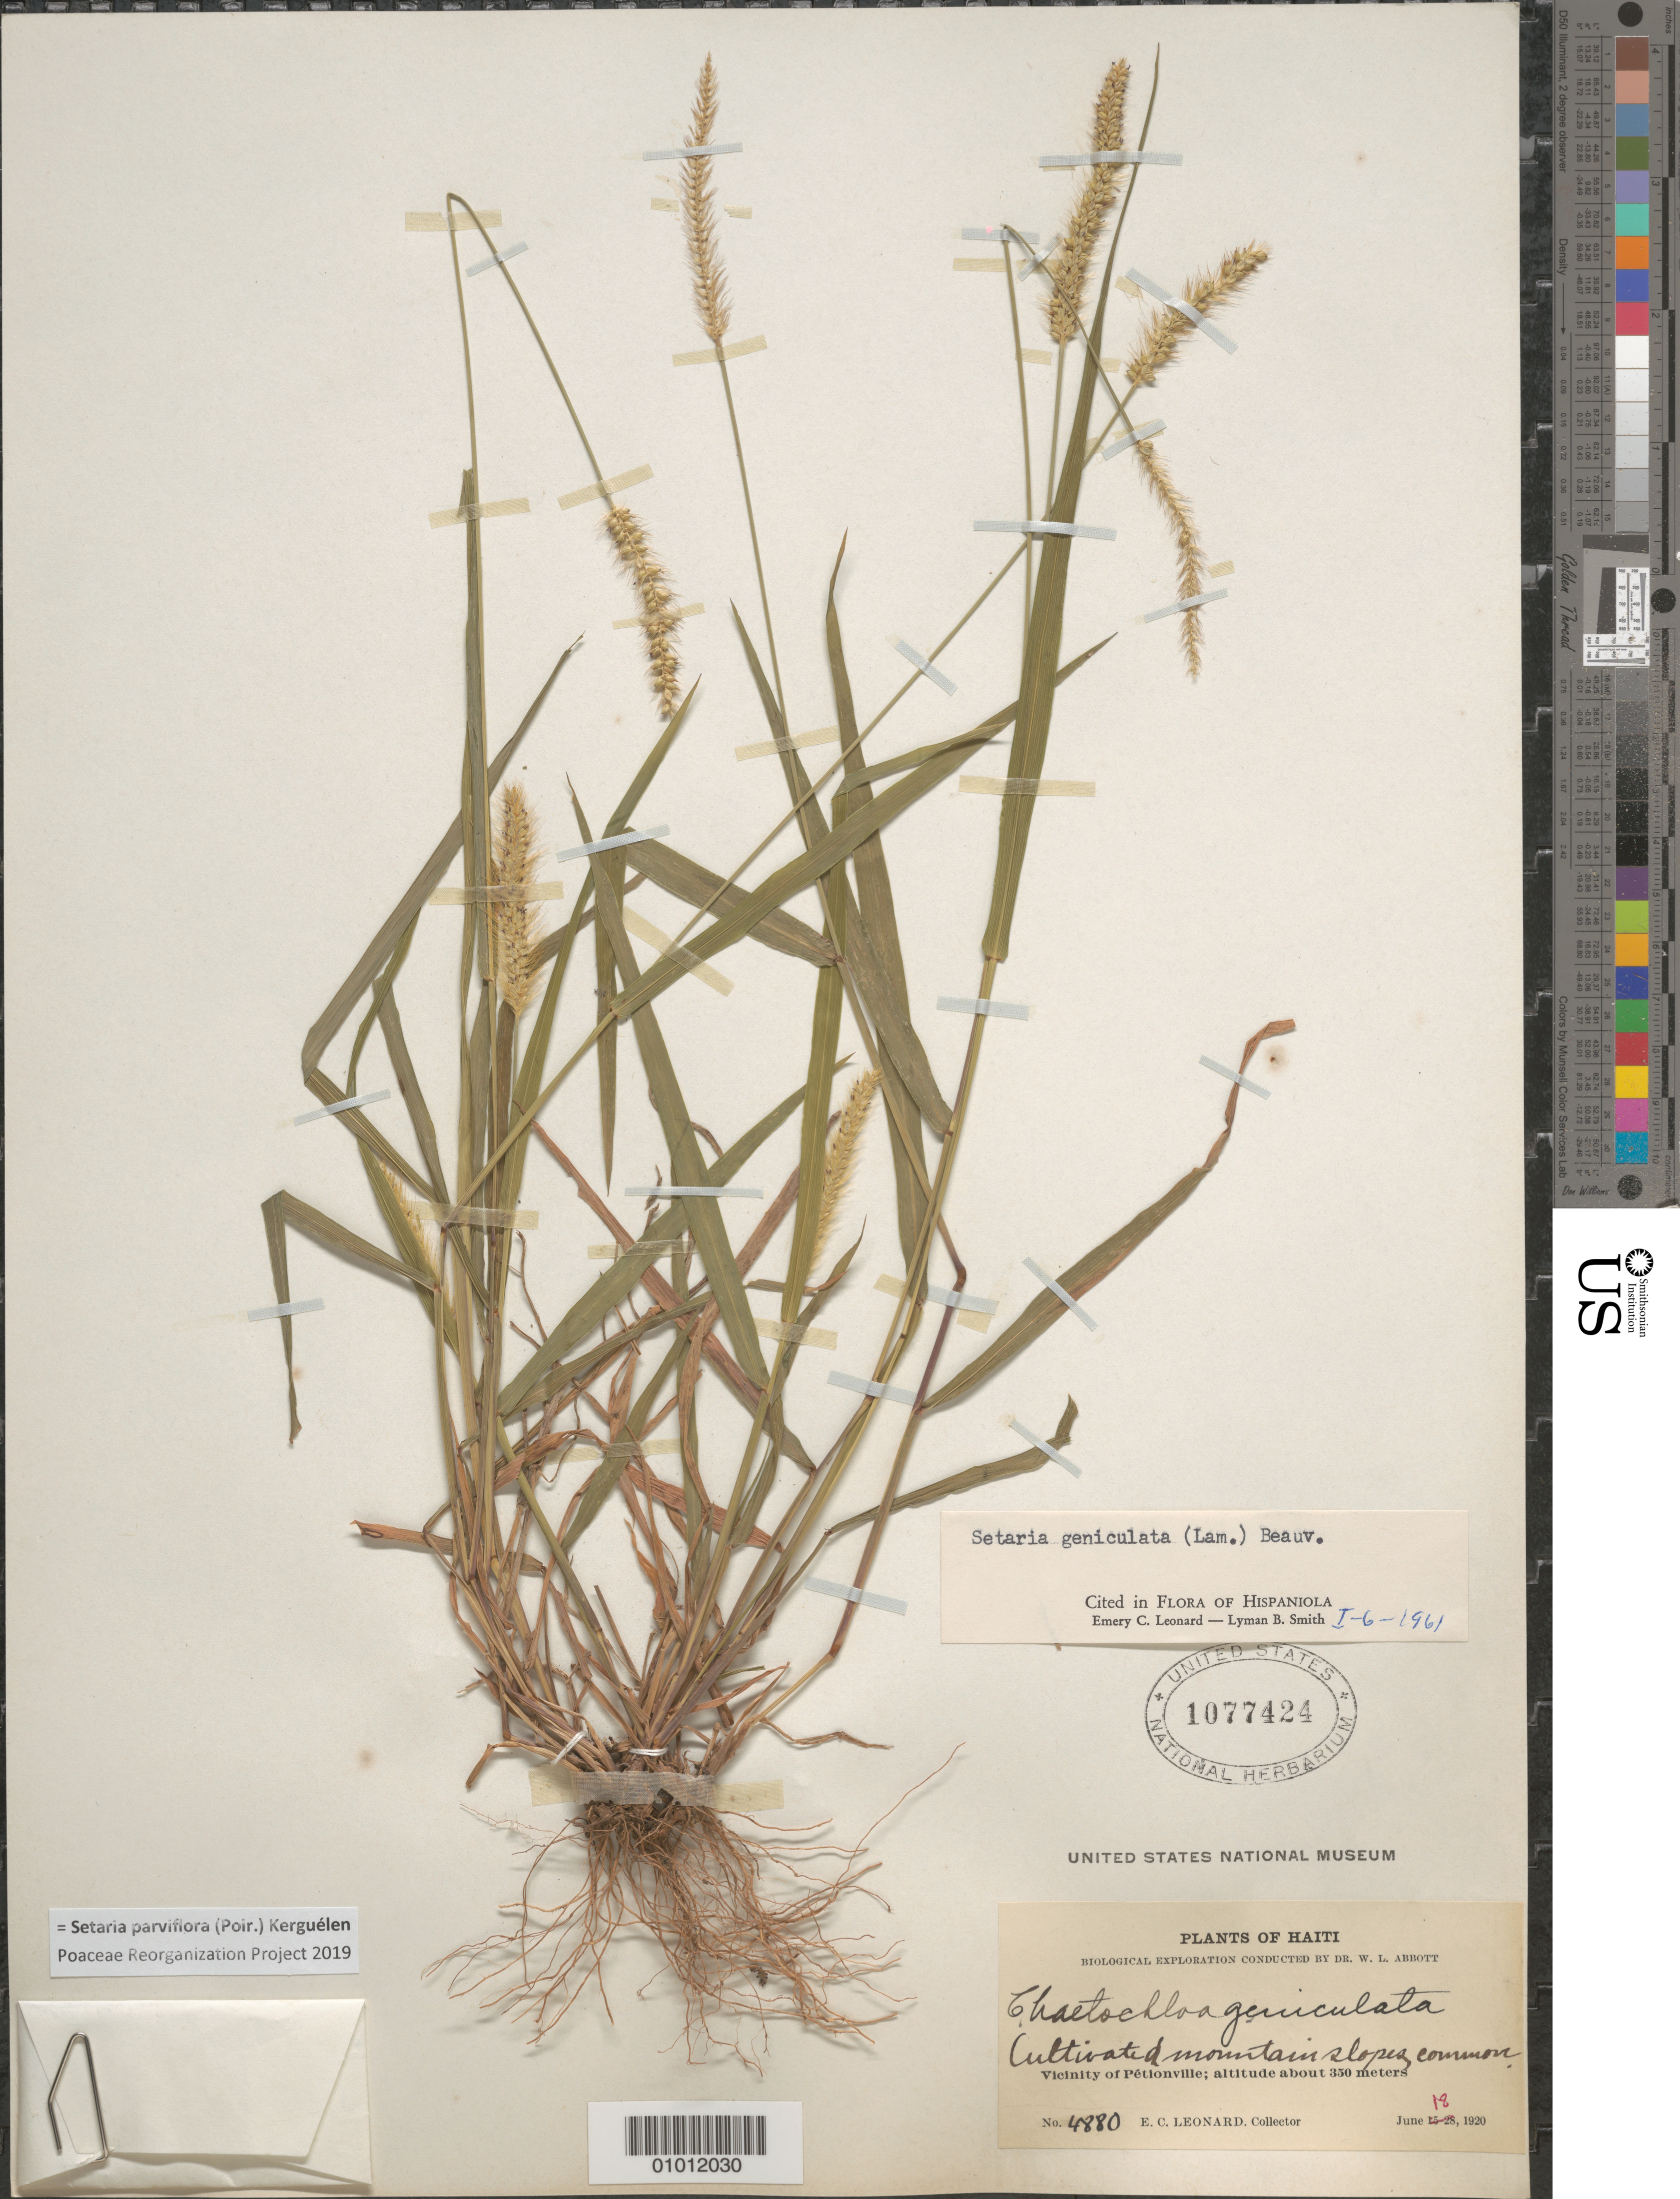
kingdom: Plantae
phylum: Tracheophyta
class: Liliopsida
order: Poales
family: Poaceae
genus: Setaria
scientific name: Setaria parviflora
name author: (Poir.) Kerguélen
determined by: Poaceae Reorganization Project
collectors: E. C. Leonard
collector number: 4880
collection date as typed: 18 Jun 1920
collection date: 1920-06-18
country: Haiti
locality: Vicinity of Petionville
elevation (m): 350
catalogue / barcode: US 1077424